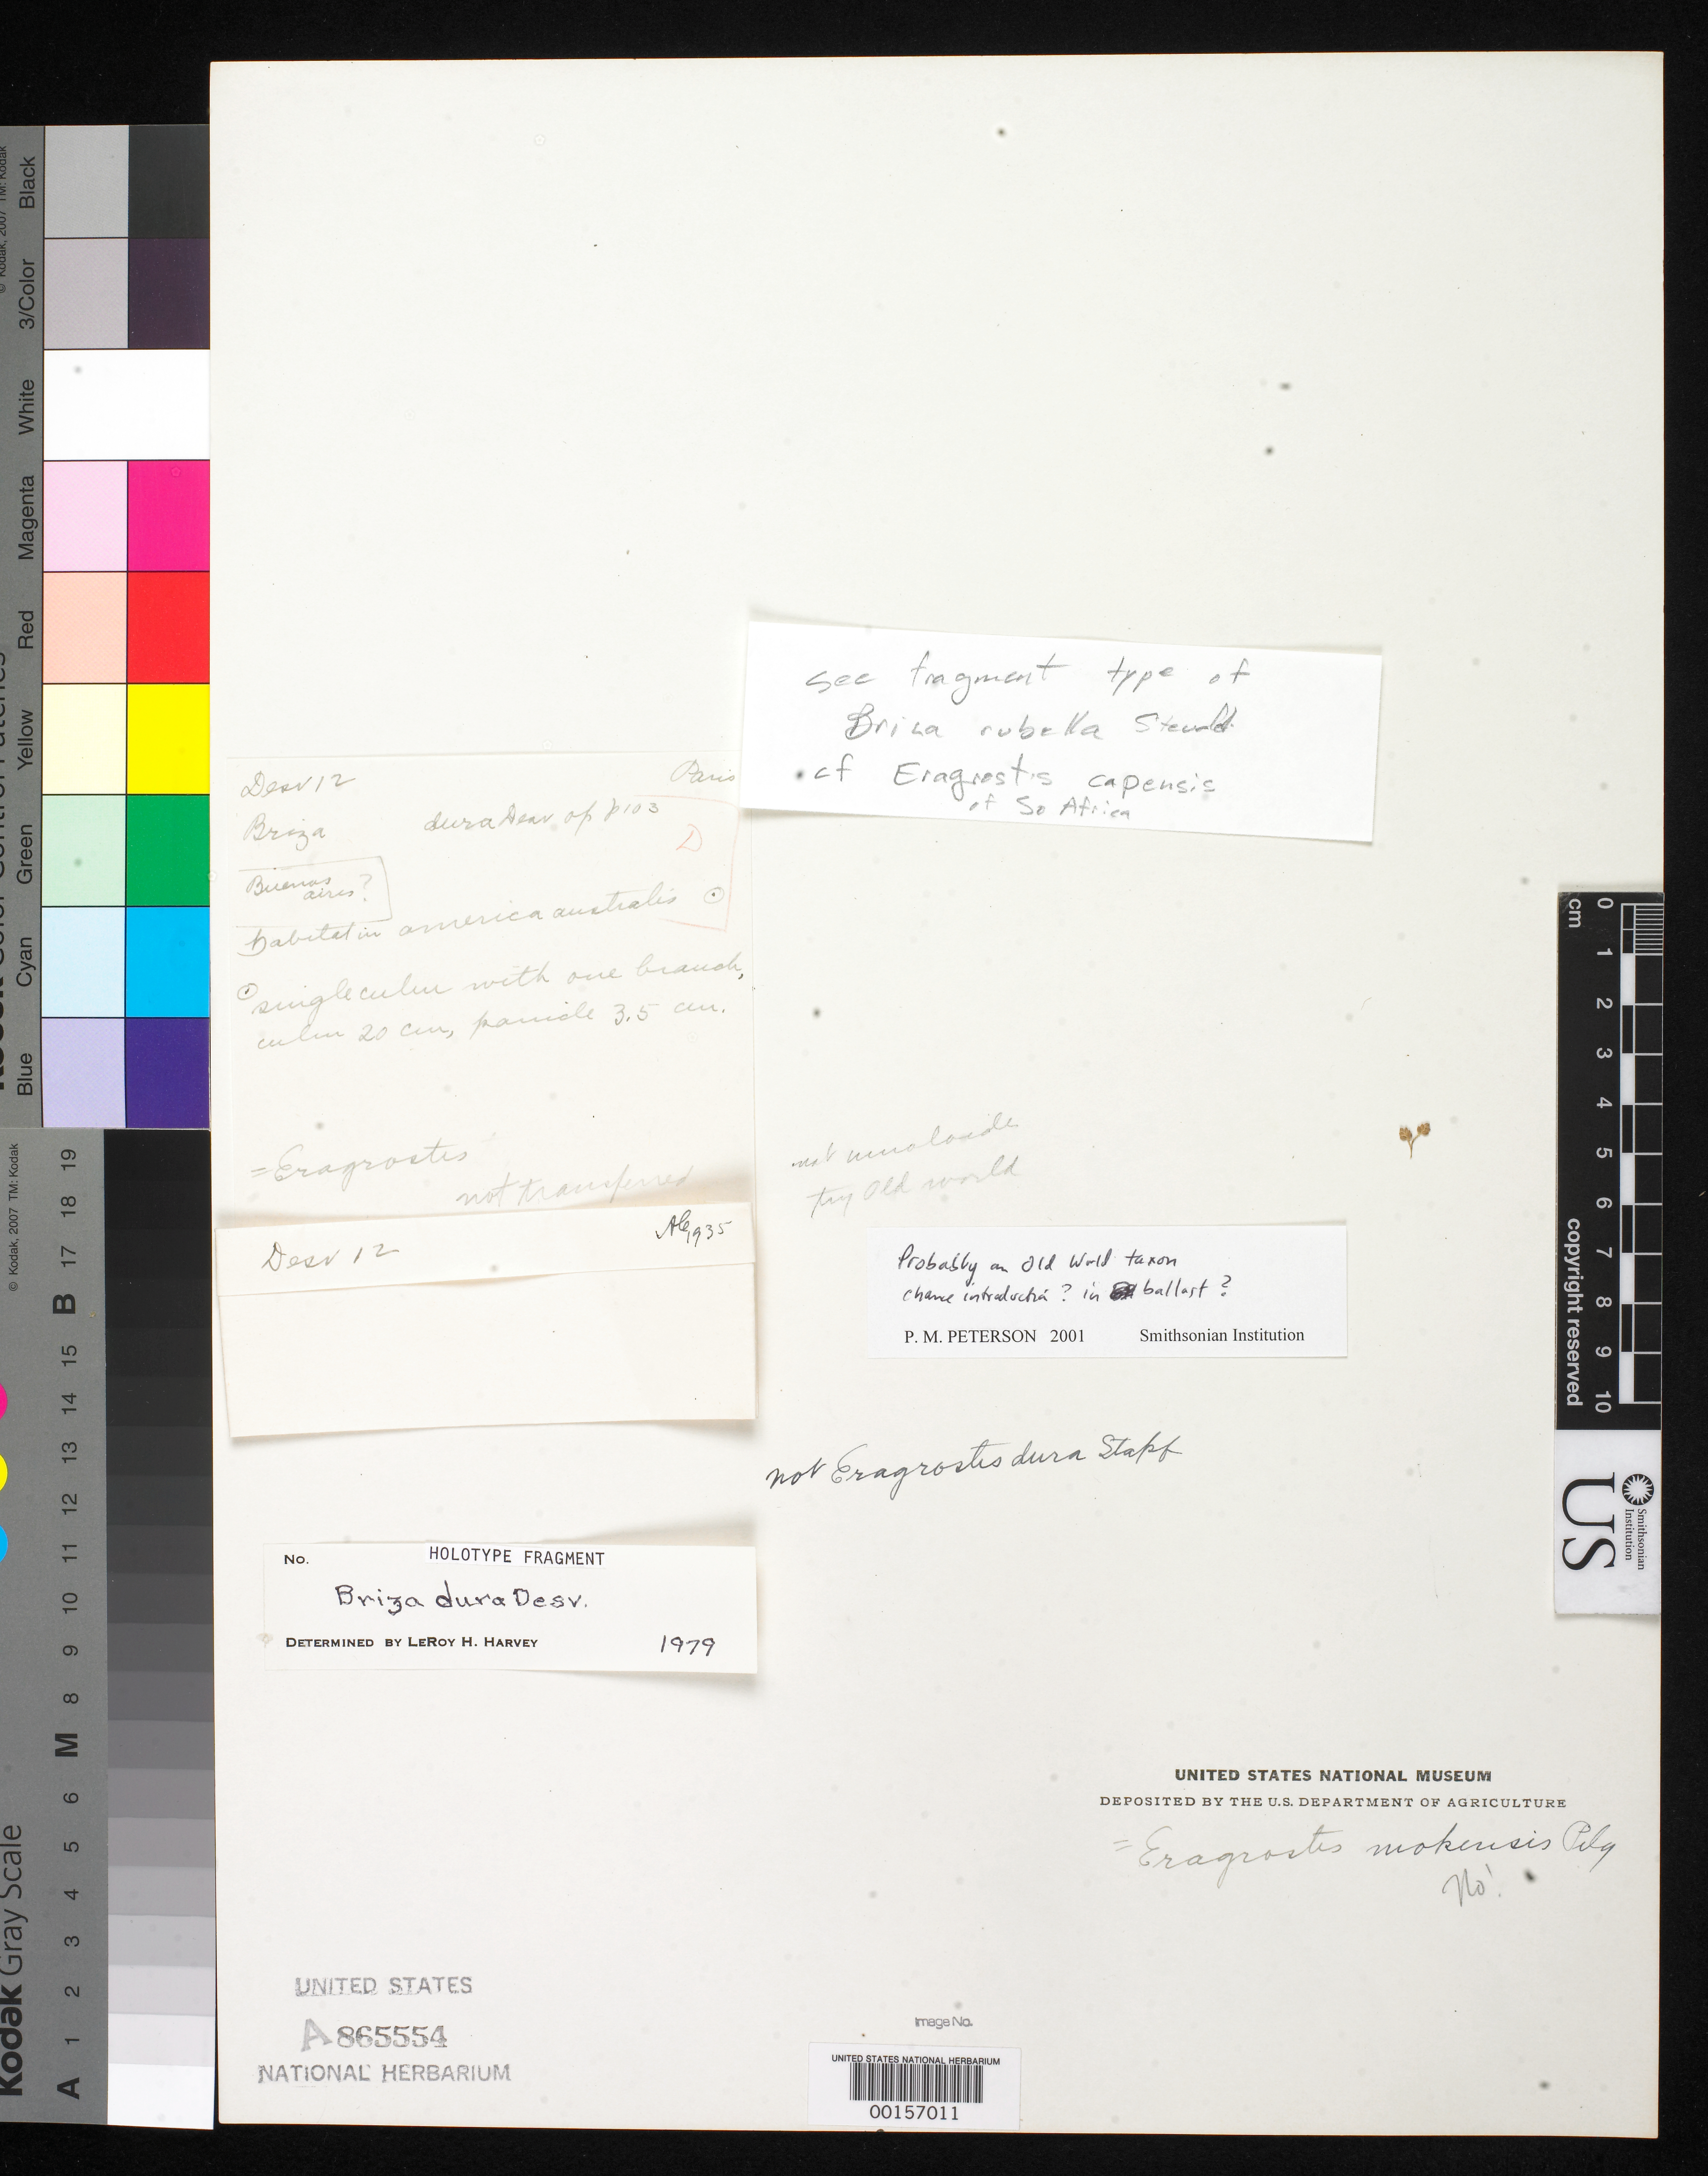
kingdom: Plantae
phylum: Tracheophyta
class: Liliopsida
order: Poales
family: Poaceae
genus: Briza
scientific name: Briza dura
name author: Desv.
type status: Type Fragment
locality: "America Australis"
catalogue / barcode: US 865554A